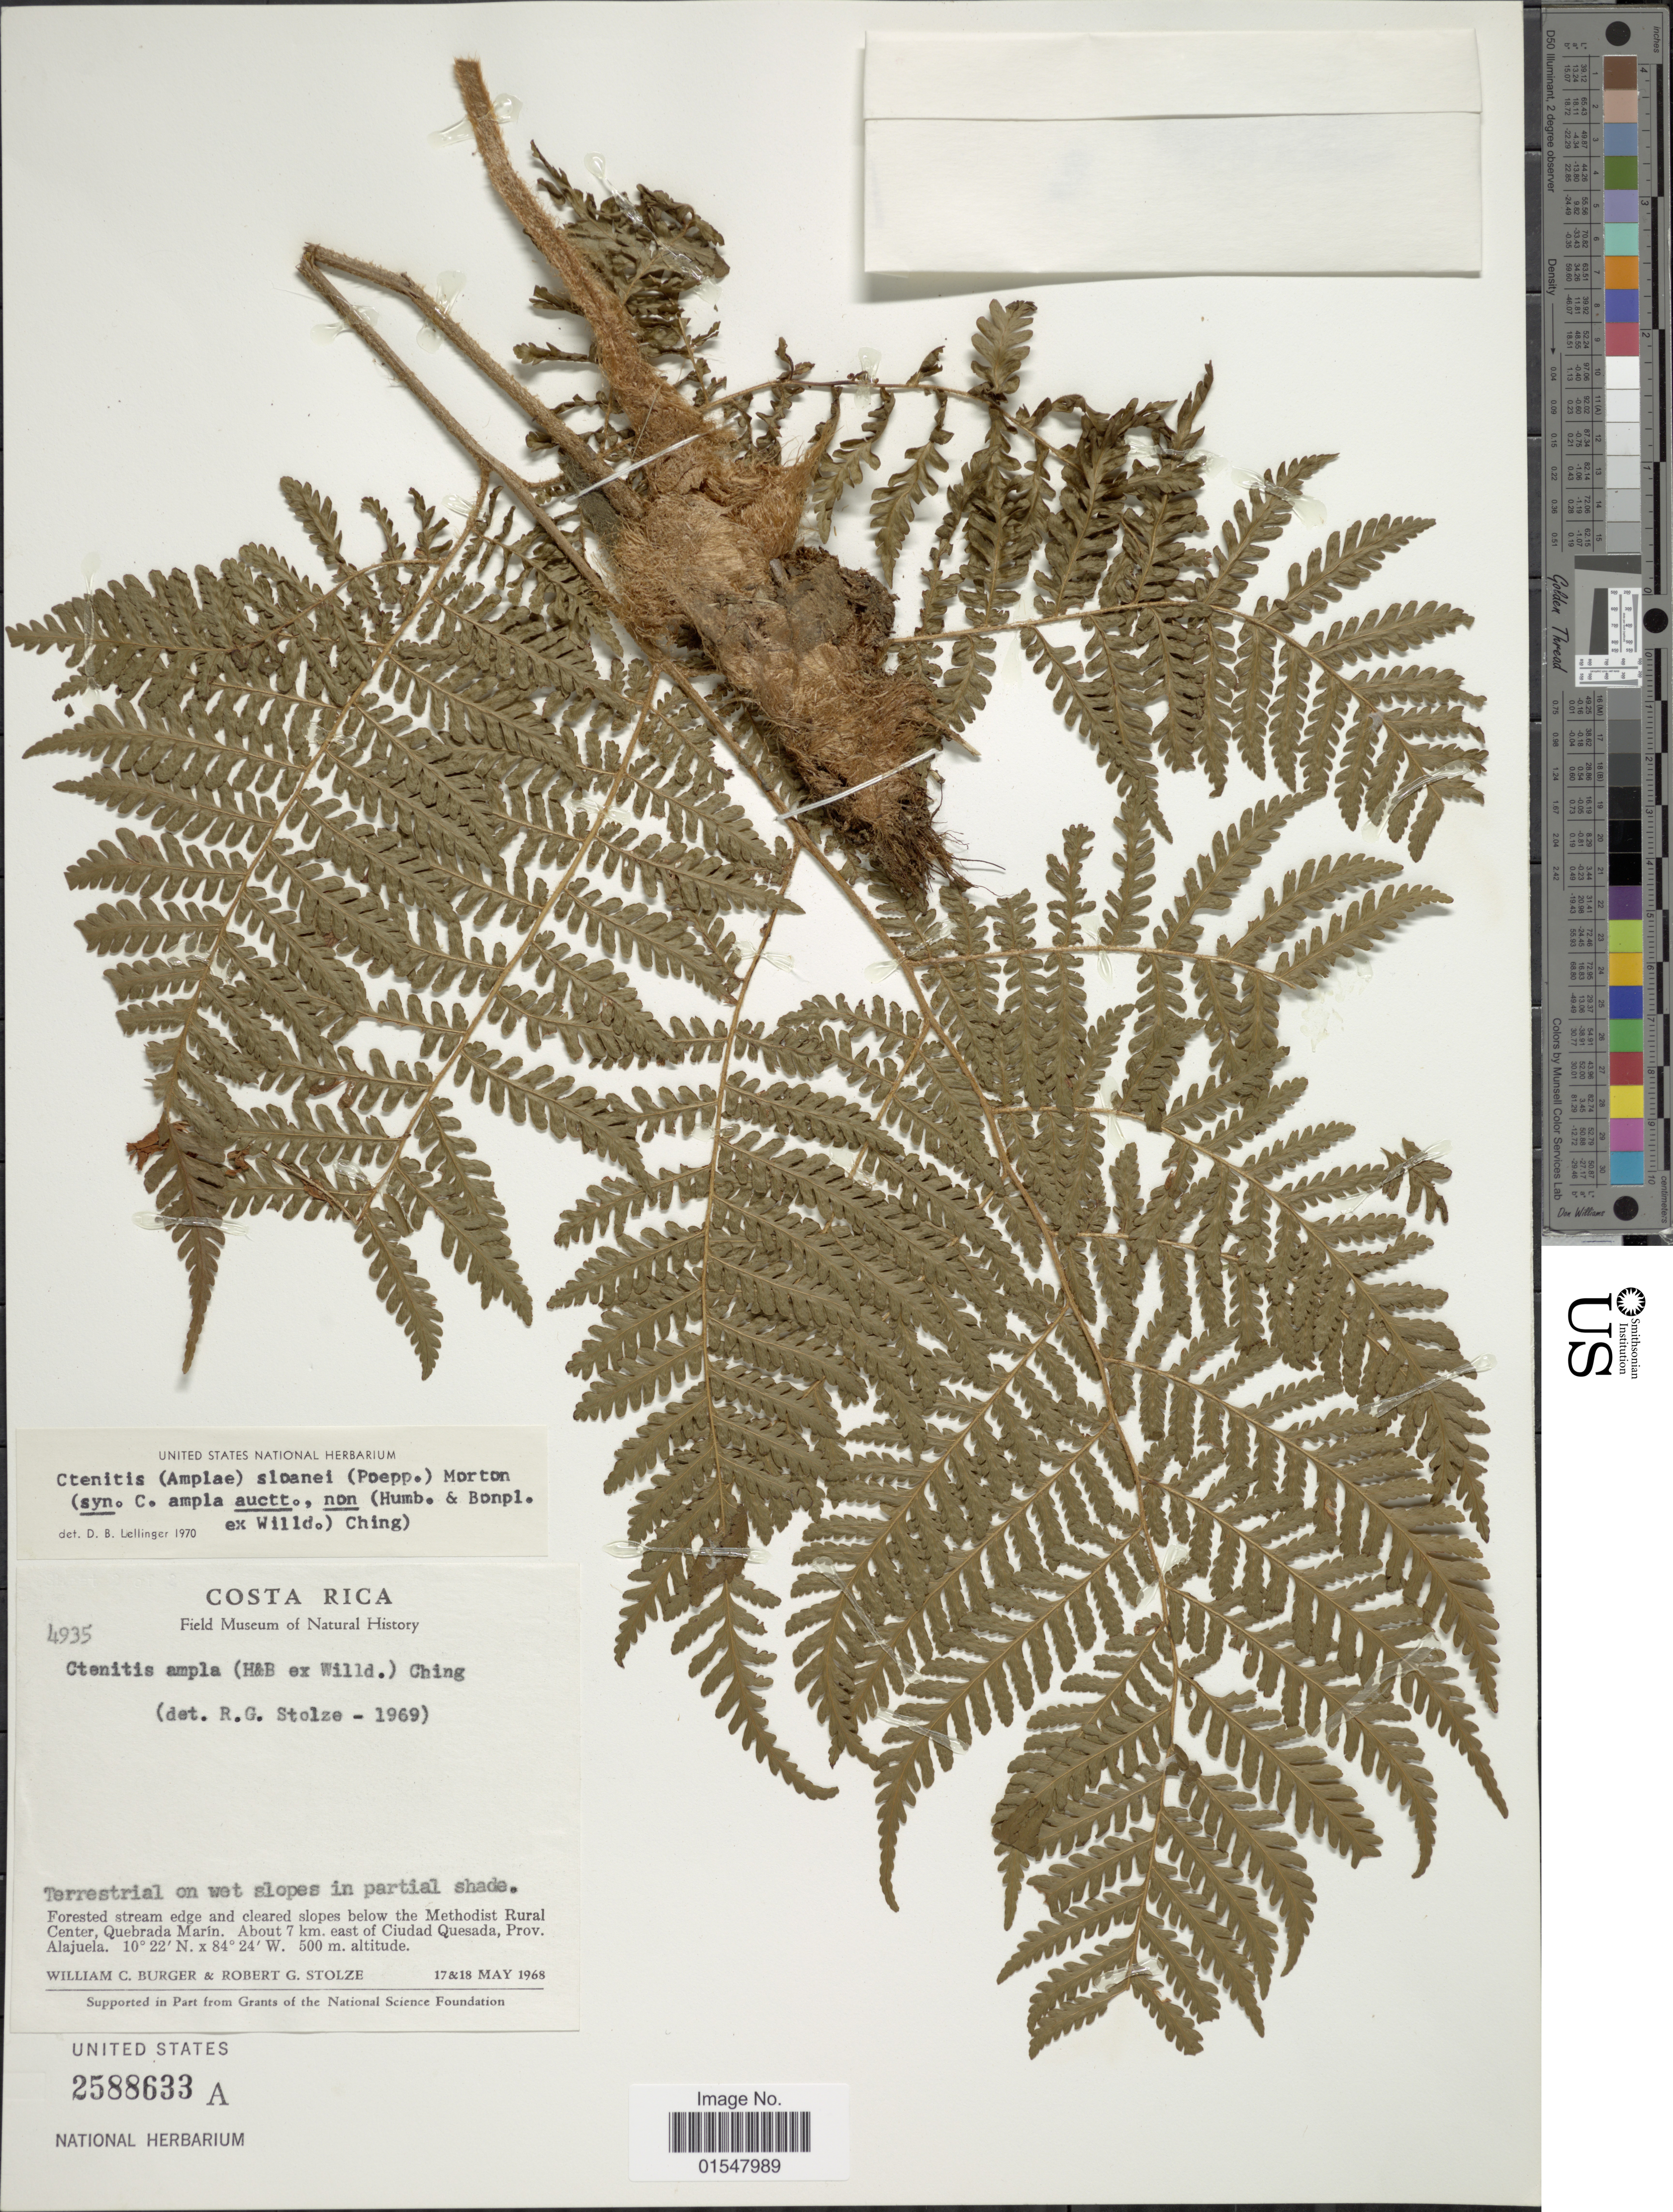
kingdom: Plantae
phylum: Tracheophyta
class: Polypodiopsida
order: Polypodiales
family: Dryopteridaceae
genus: Ctenitis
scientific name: Ctenitis sloanei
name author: (Poepp. ex Spreng.) C.V. Morton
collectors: W. Burger & R. G. Stolze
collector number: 4935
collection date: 1968-05-17/1968-05-18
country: Costa Rica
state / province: Alajuela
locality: Forested stream edge and cleared slopes below the Methodist Rural Center, Quebrada Marín, about 7 km. east of Ciudad Quesada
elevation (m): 500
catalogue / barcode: US 2588633A